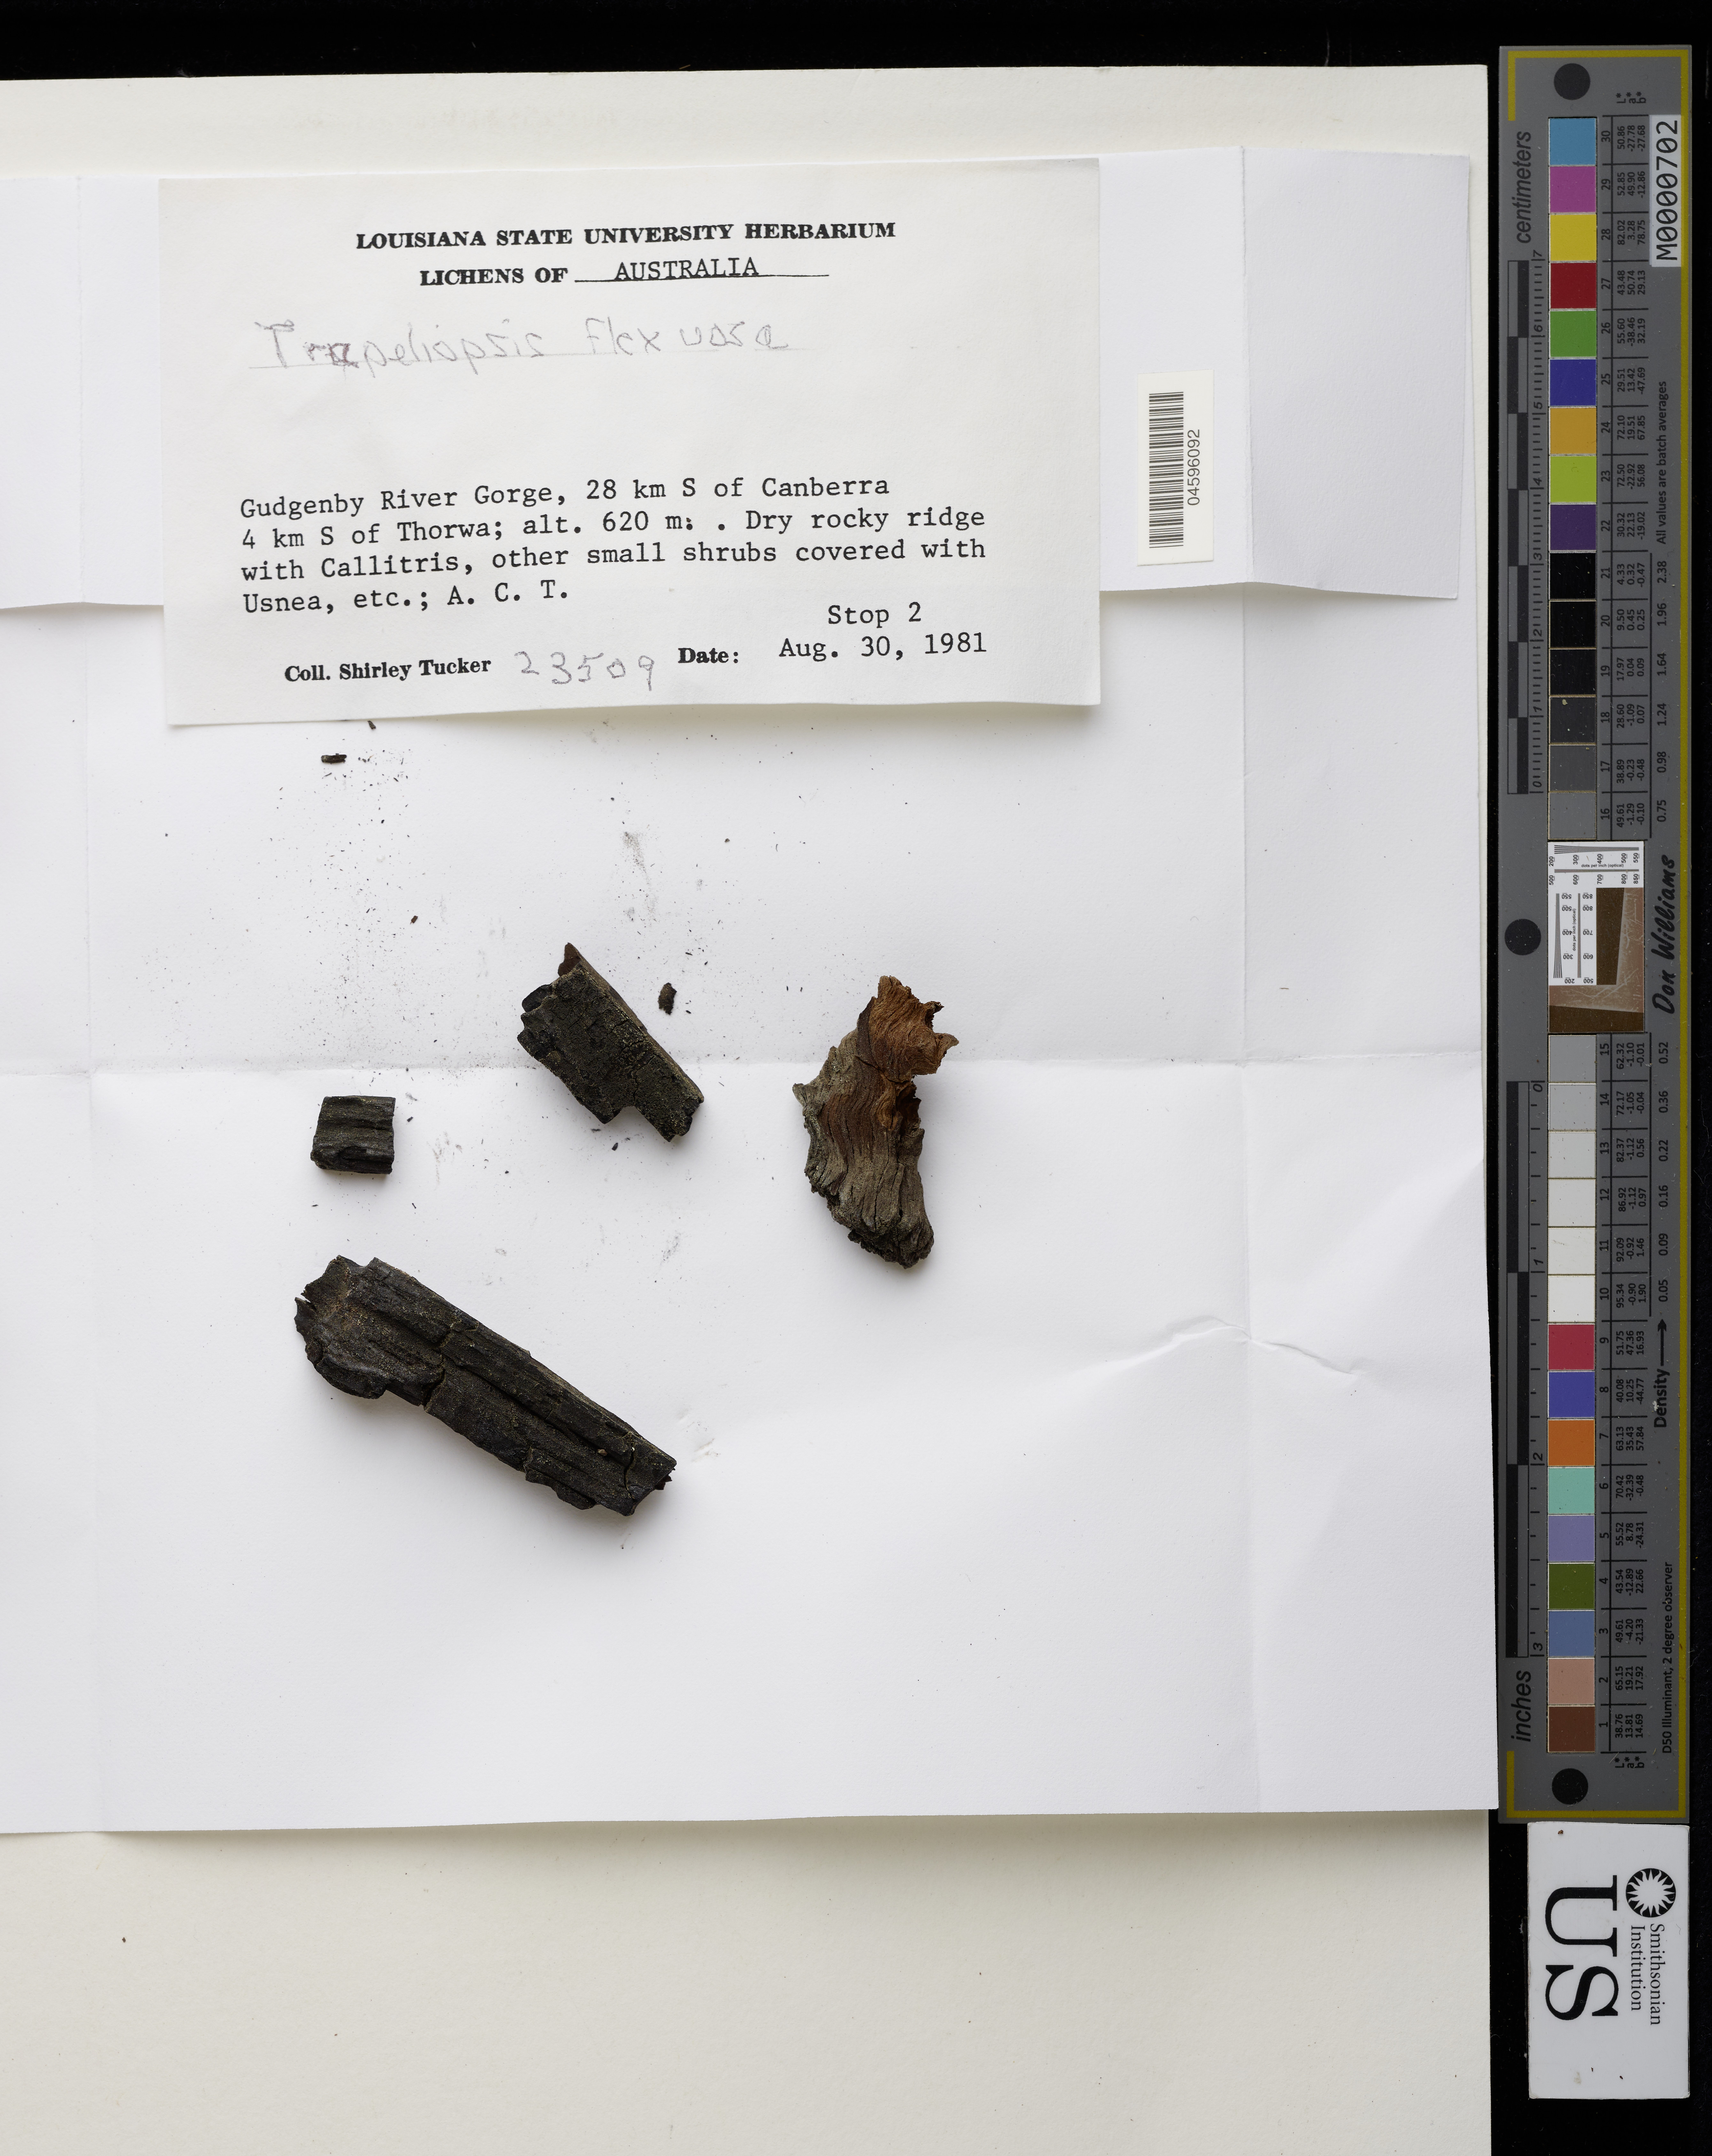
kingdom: Fungi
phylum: Ascomycota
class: Lecanoromycetes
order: Pertusariales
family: Agyriaceae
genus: Trapeliopsis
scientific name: Trapeliopsis flexuosa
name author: (Fr.) Coppins & P. James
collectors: S. Tucker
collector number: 23509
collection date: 1981-08-30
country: Australia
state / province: Australian Capital Territory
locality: Gudgenby River Gorge, 28 km S of Canberra 4 km S of Tharwa.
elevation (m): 620